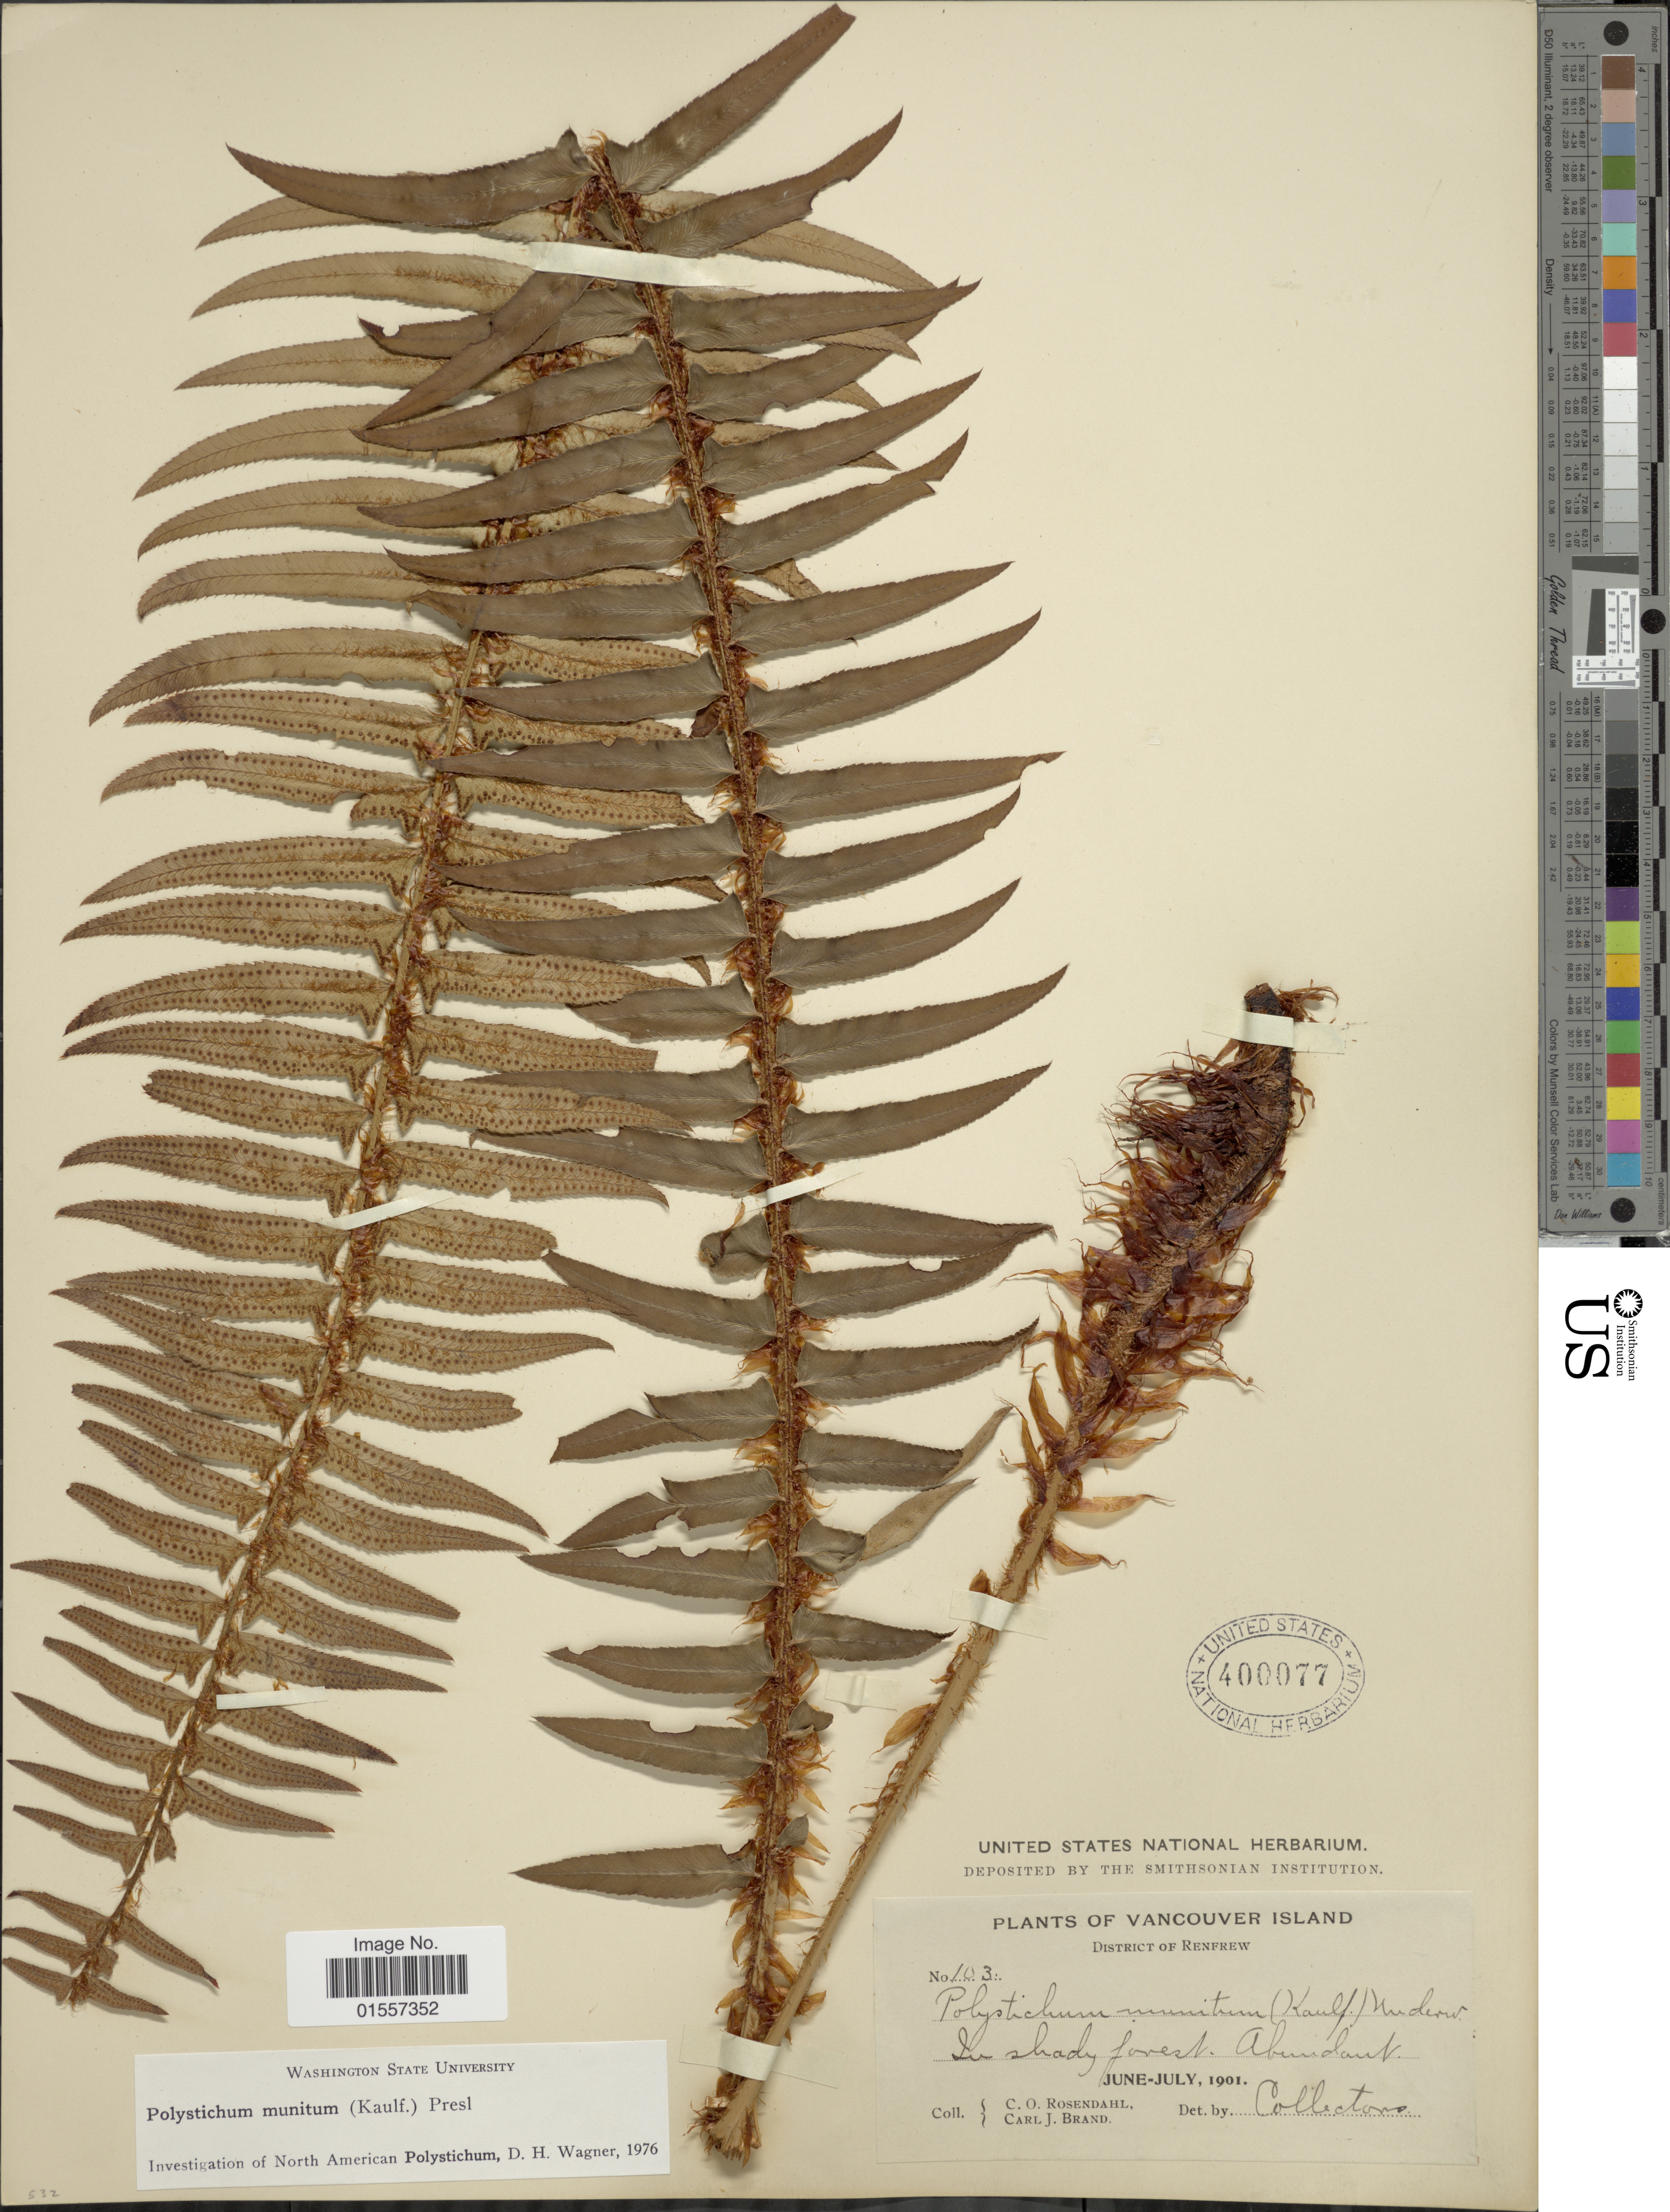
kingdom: Plantae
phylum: Tracheophyta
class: Polypodiopsida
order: Polypodiales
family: Dryopteridaceae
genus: Polystichum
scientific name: Polystichum munitum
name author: (Kaulf.) C. Presl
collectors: C. O. Rosendahl & C. J. Brand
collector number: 103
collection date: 1901-06/1901-07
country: Canada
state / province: British Columbia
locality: Vancouver Island, District of Renfrew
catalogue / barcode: US 400077